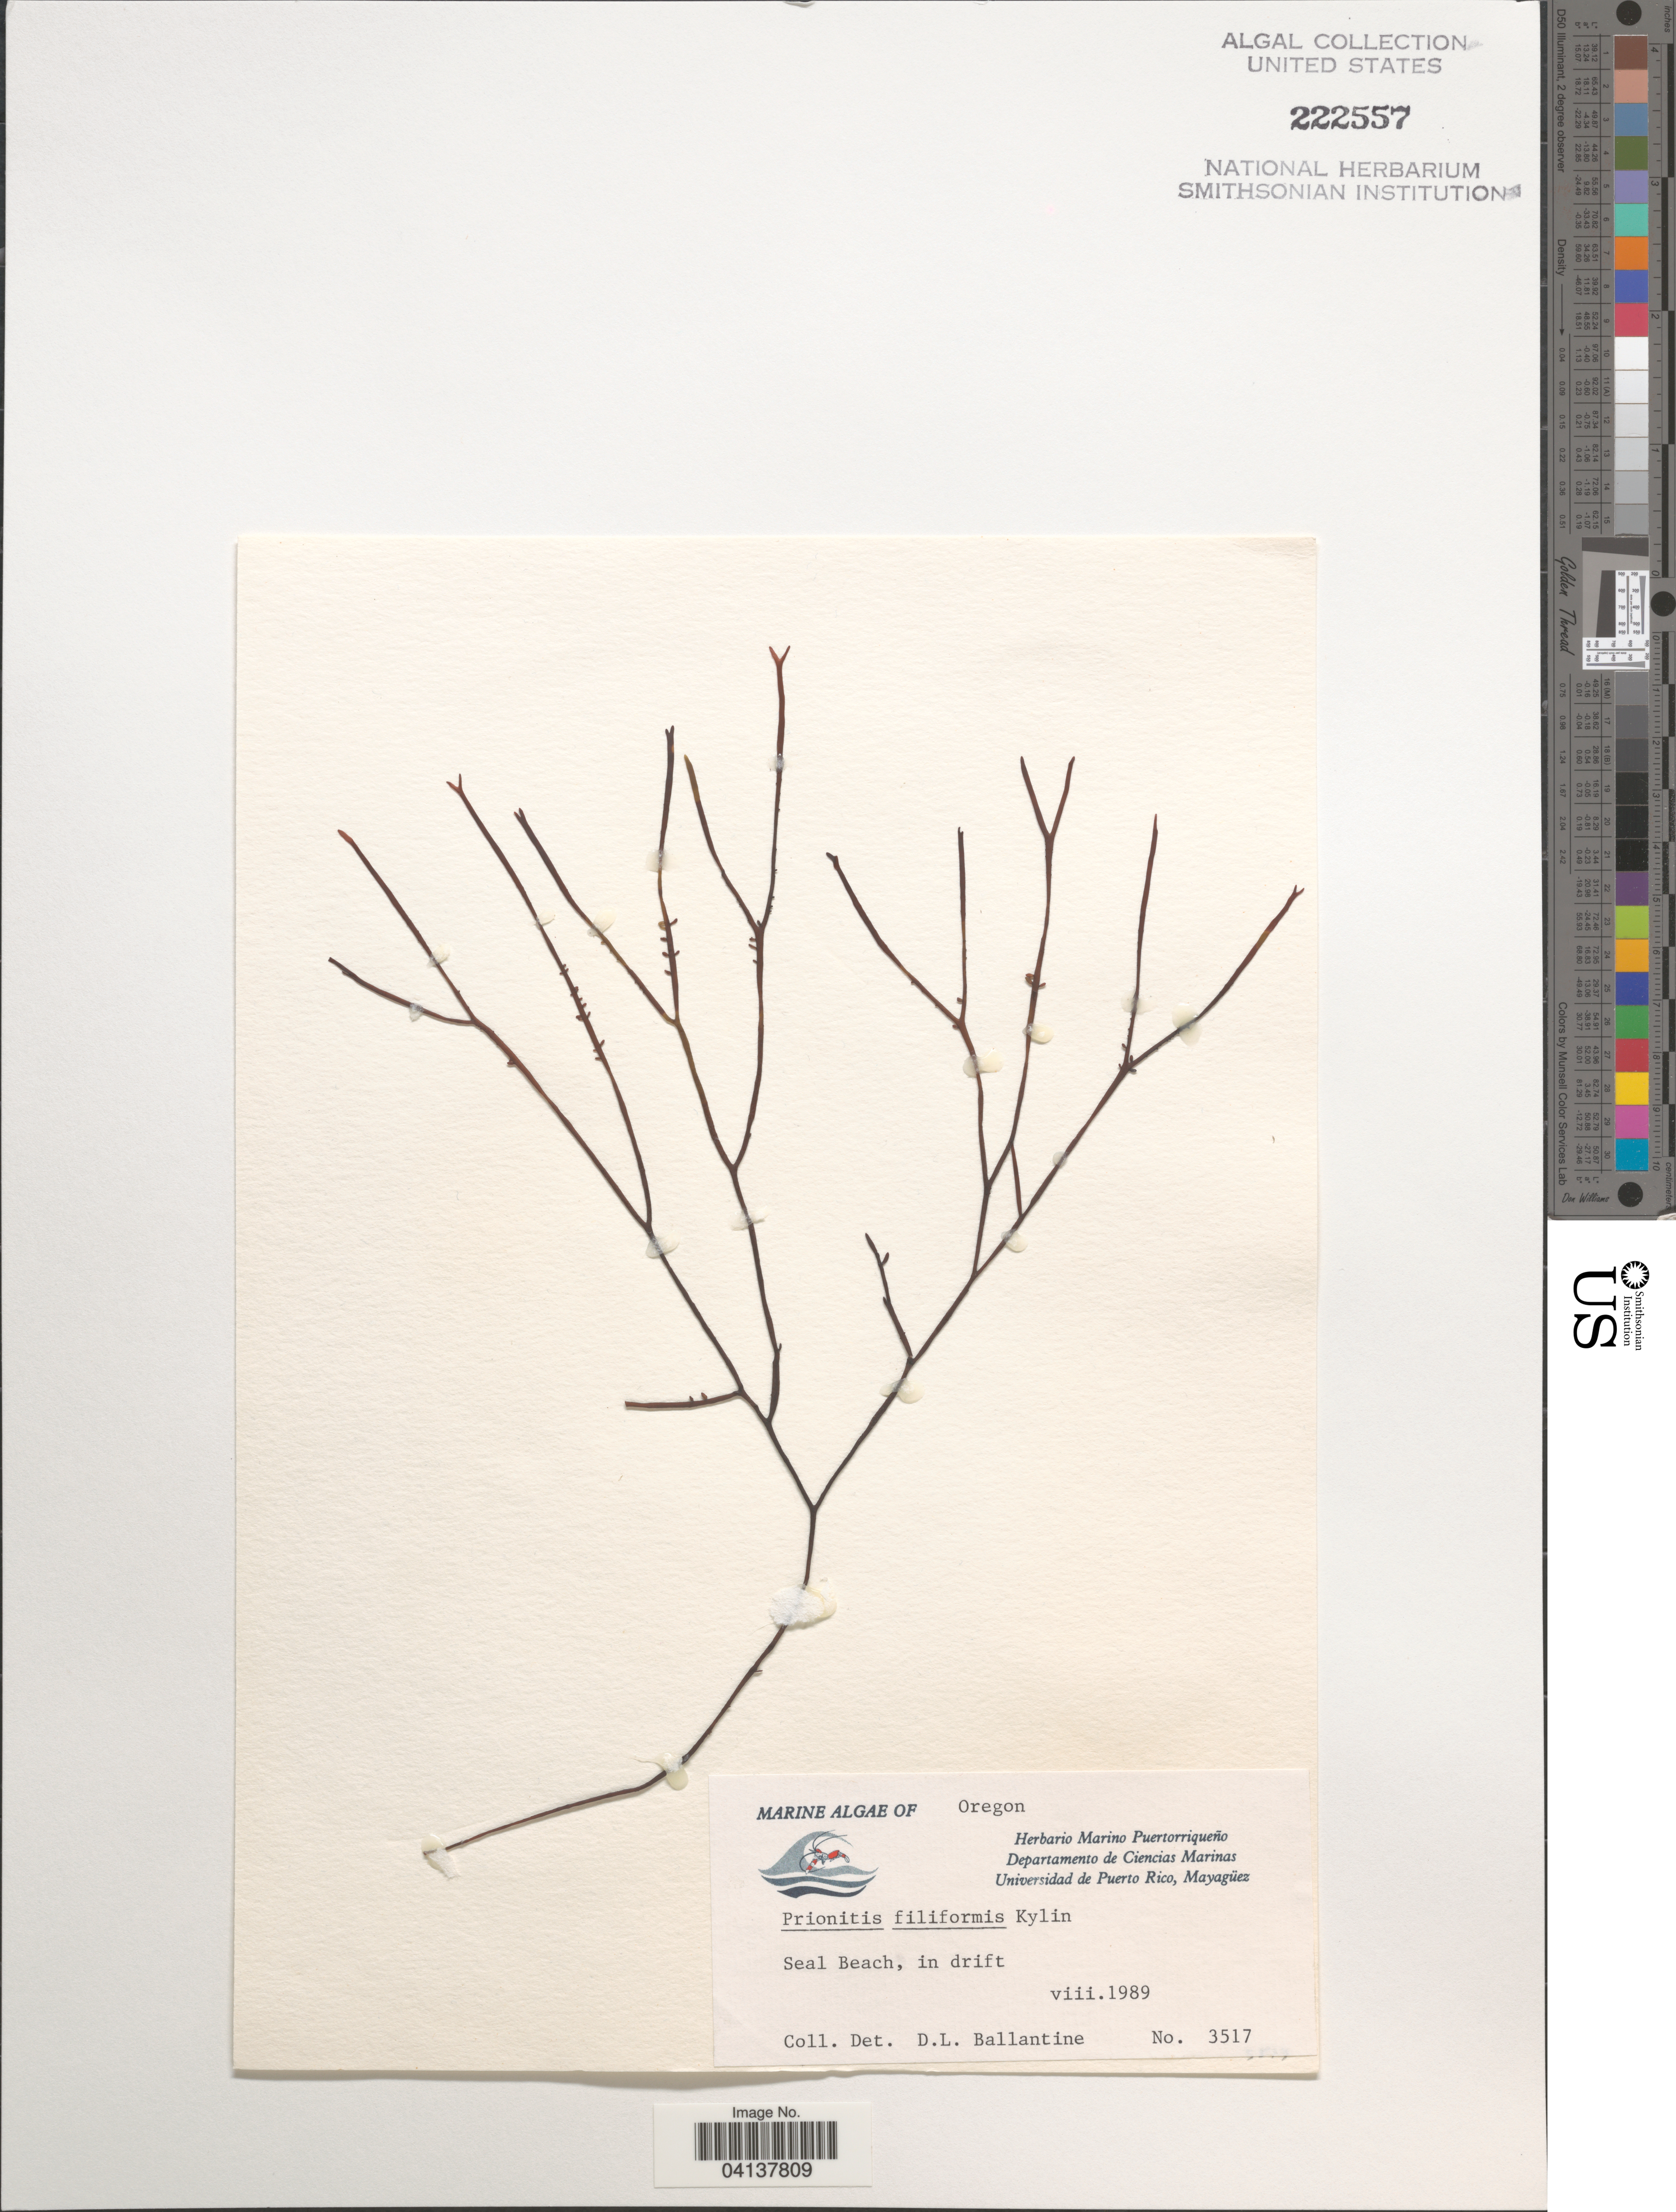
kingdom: Plantae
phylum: Rhodophyta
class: Florideophyceae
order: Halymeniales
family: Halymeniaceae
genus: Prionitis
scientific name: Prionitis filiformis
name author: Kylin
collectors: D.L. Ballantine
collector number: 3517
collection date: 1989-08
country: United States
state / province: Oregon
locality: Seal Beach, in drift.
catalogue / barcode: US 222557